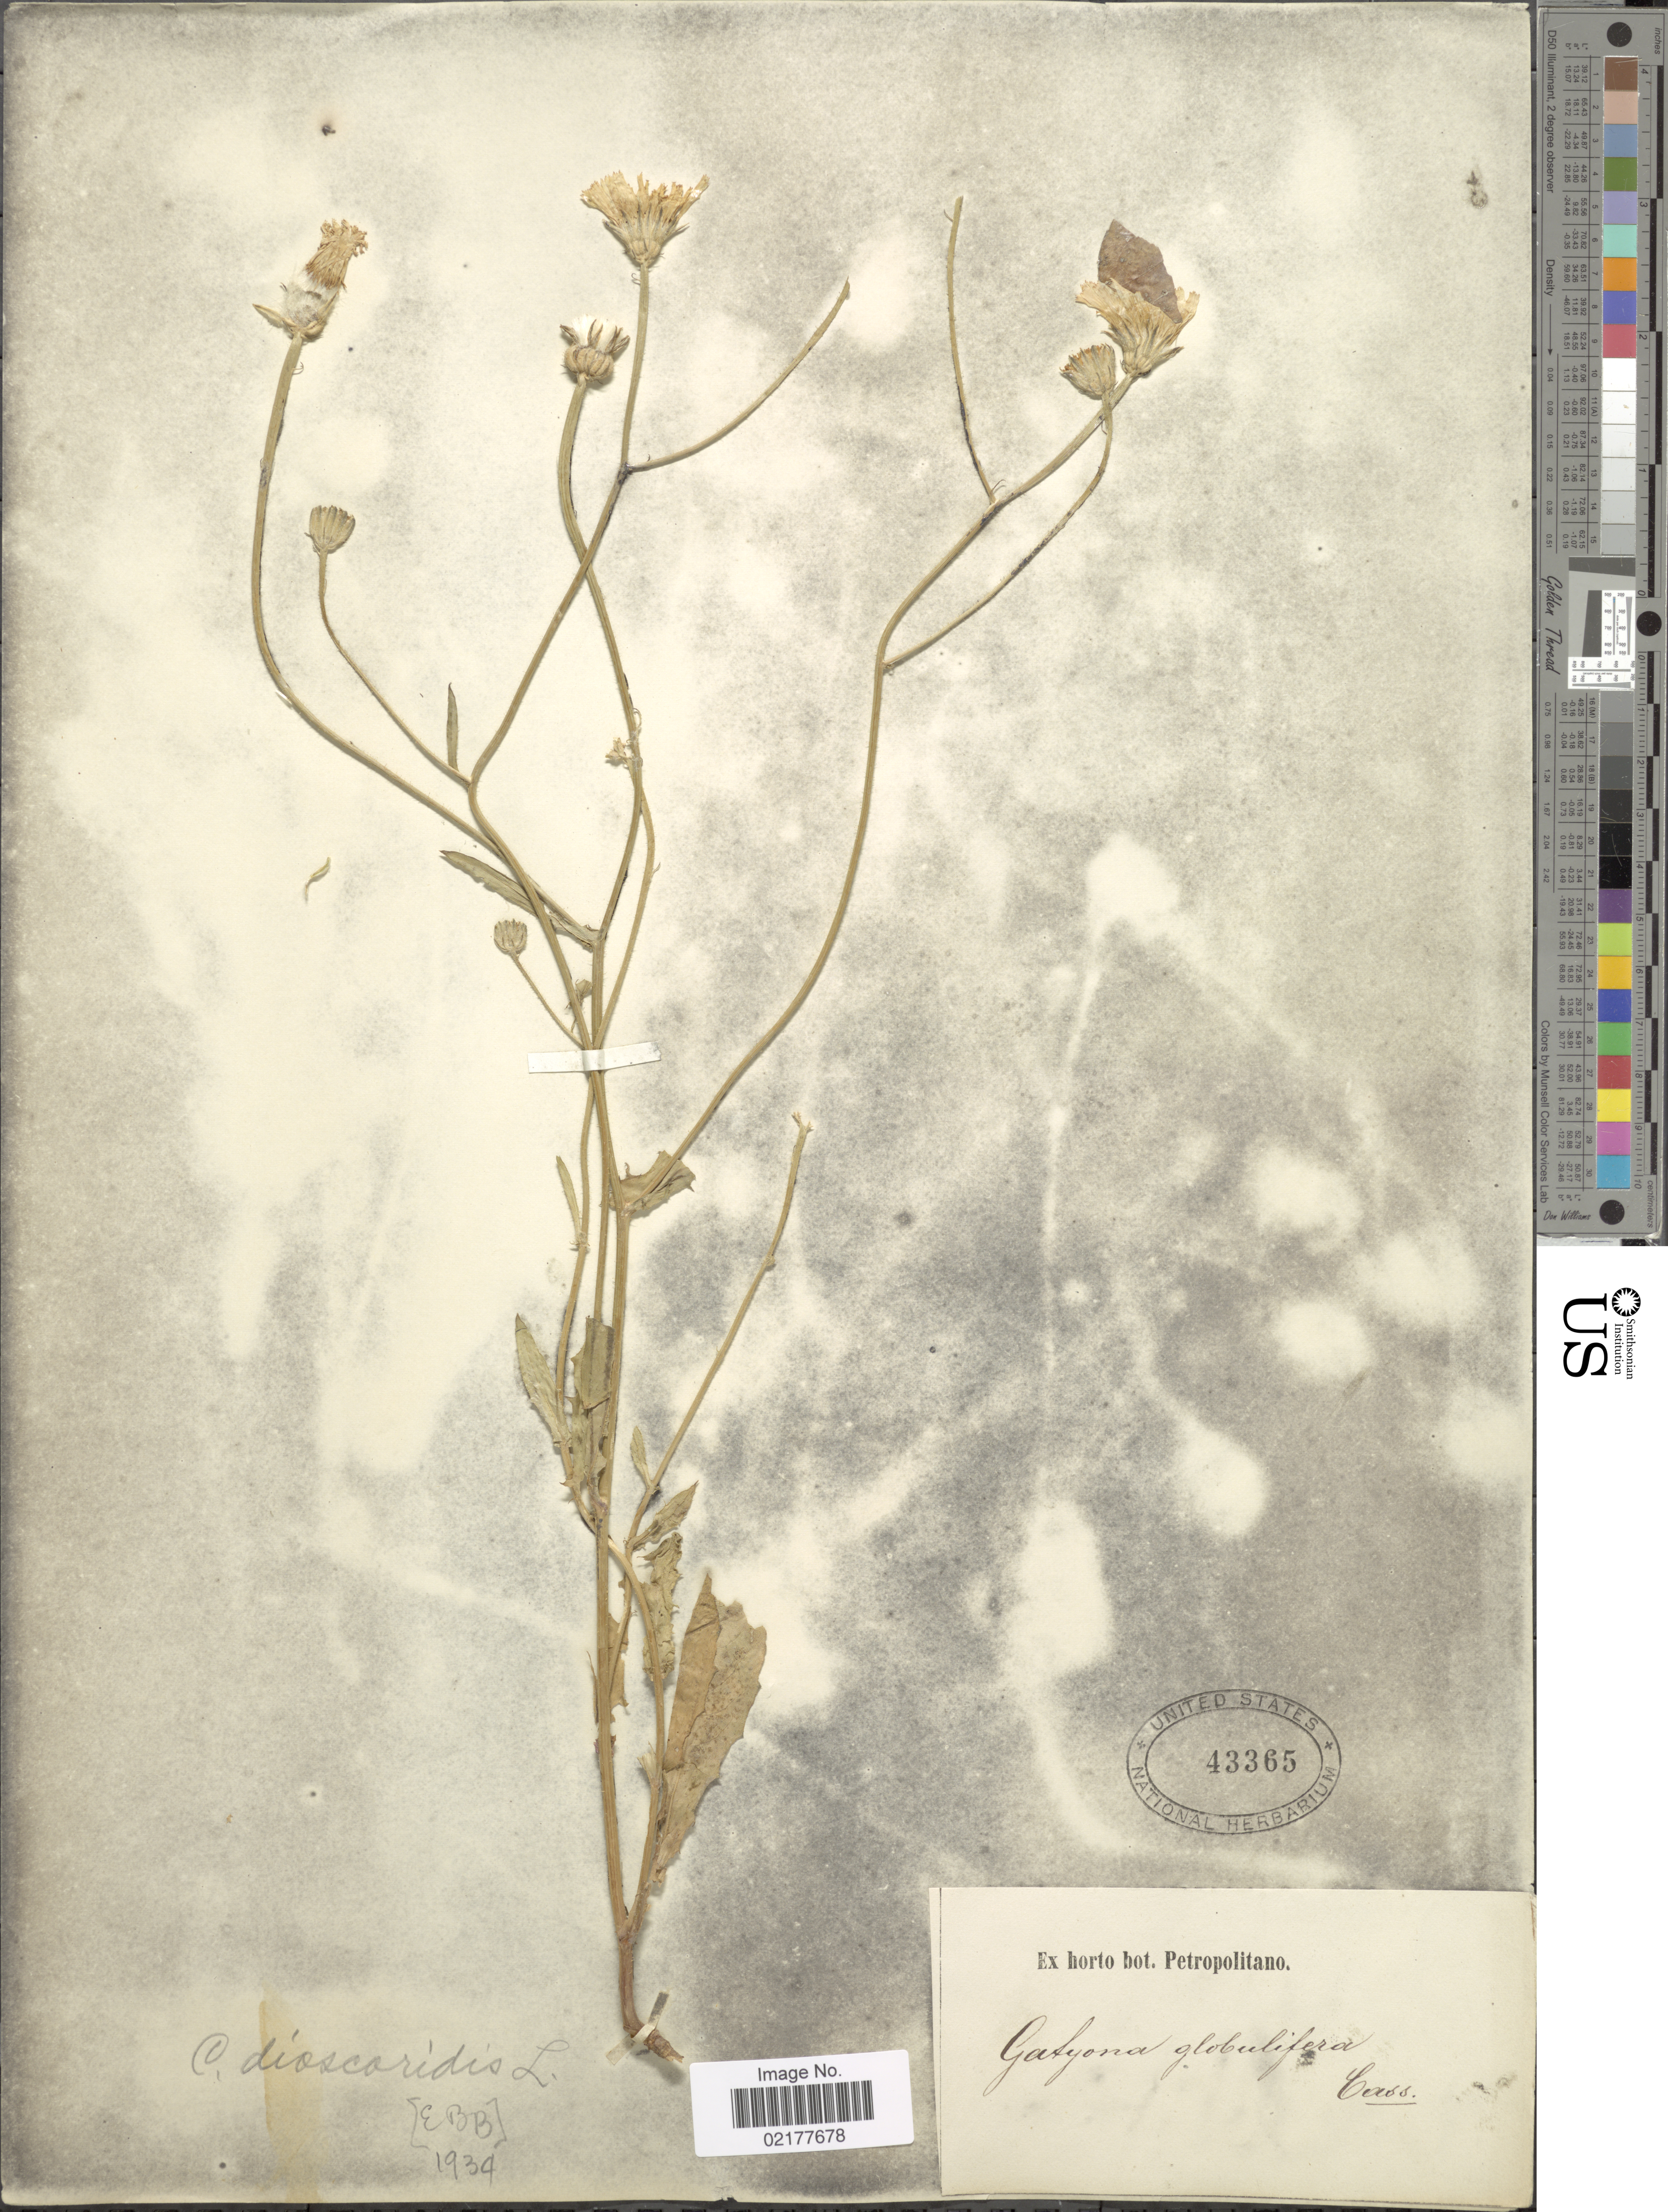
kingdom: Plantae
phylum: Tracheophyta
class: Magnoliopsida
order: Asterales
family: Asteraceae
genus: Crepis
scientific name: Crepis dioscoridis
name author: L.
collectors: ex Horto Bot. Petropolitano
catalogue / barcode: US 43365